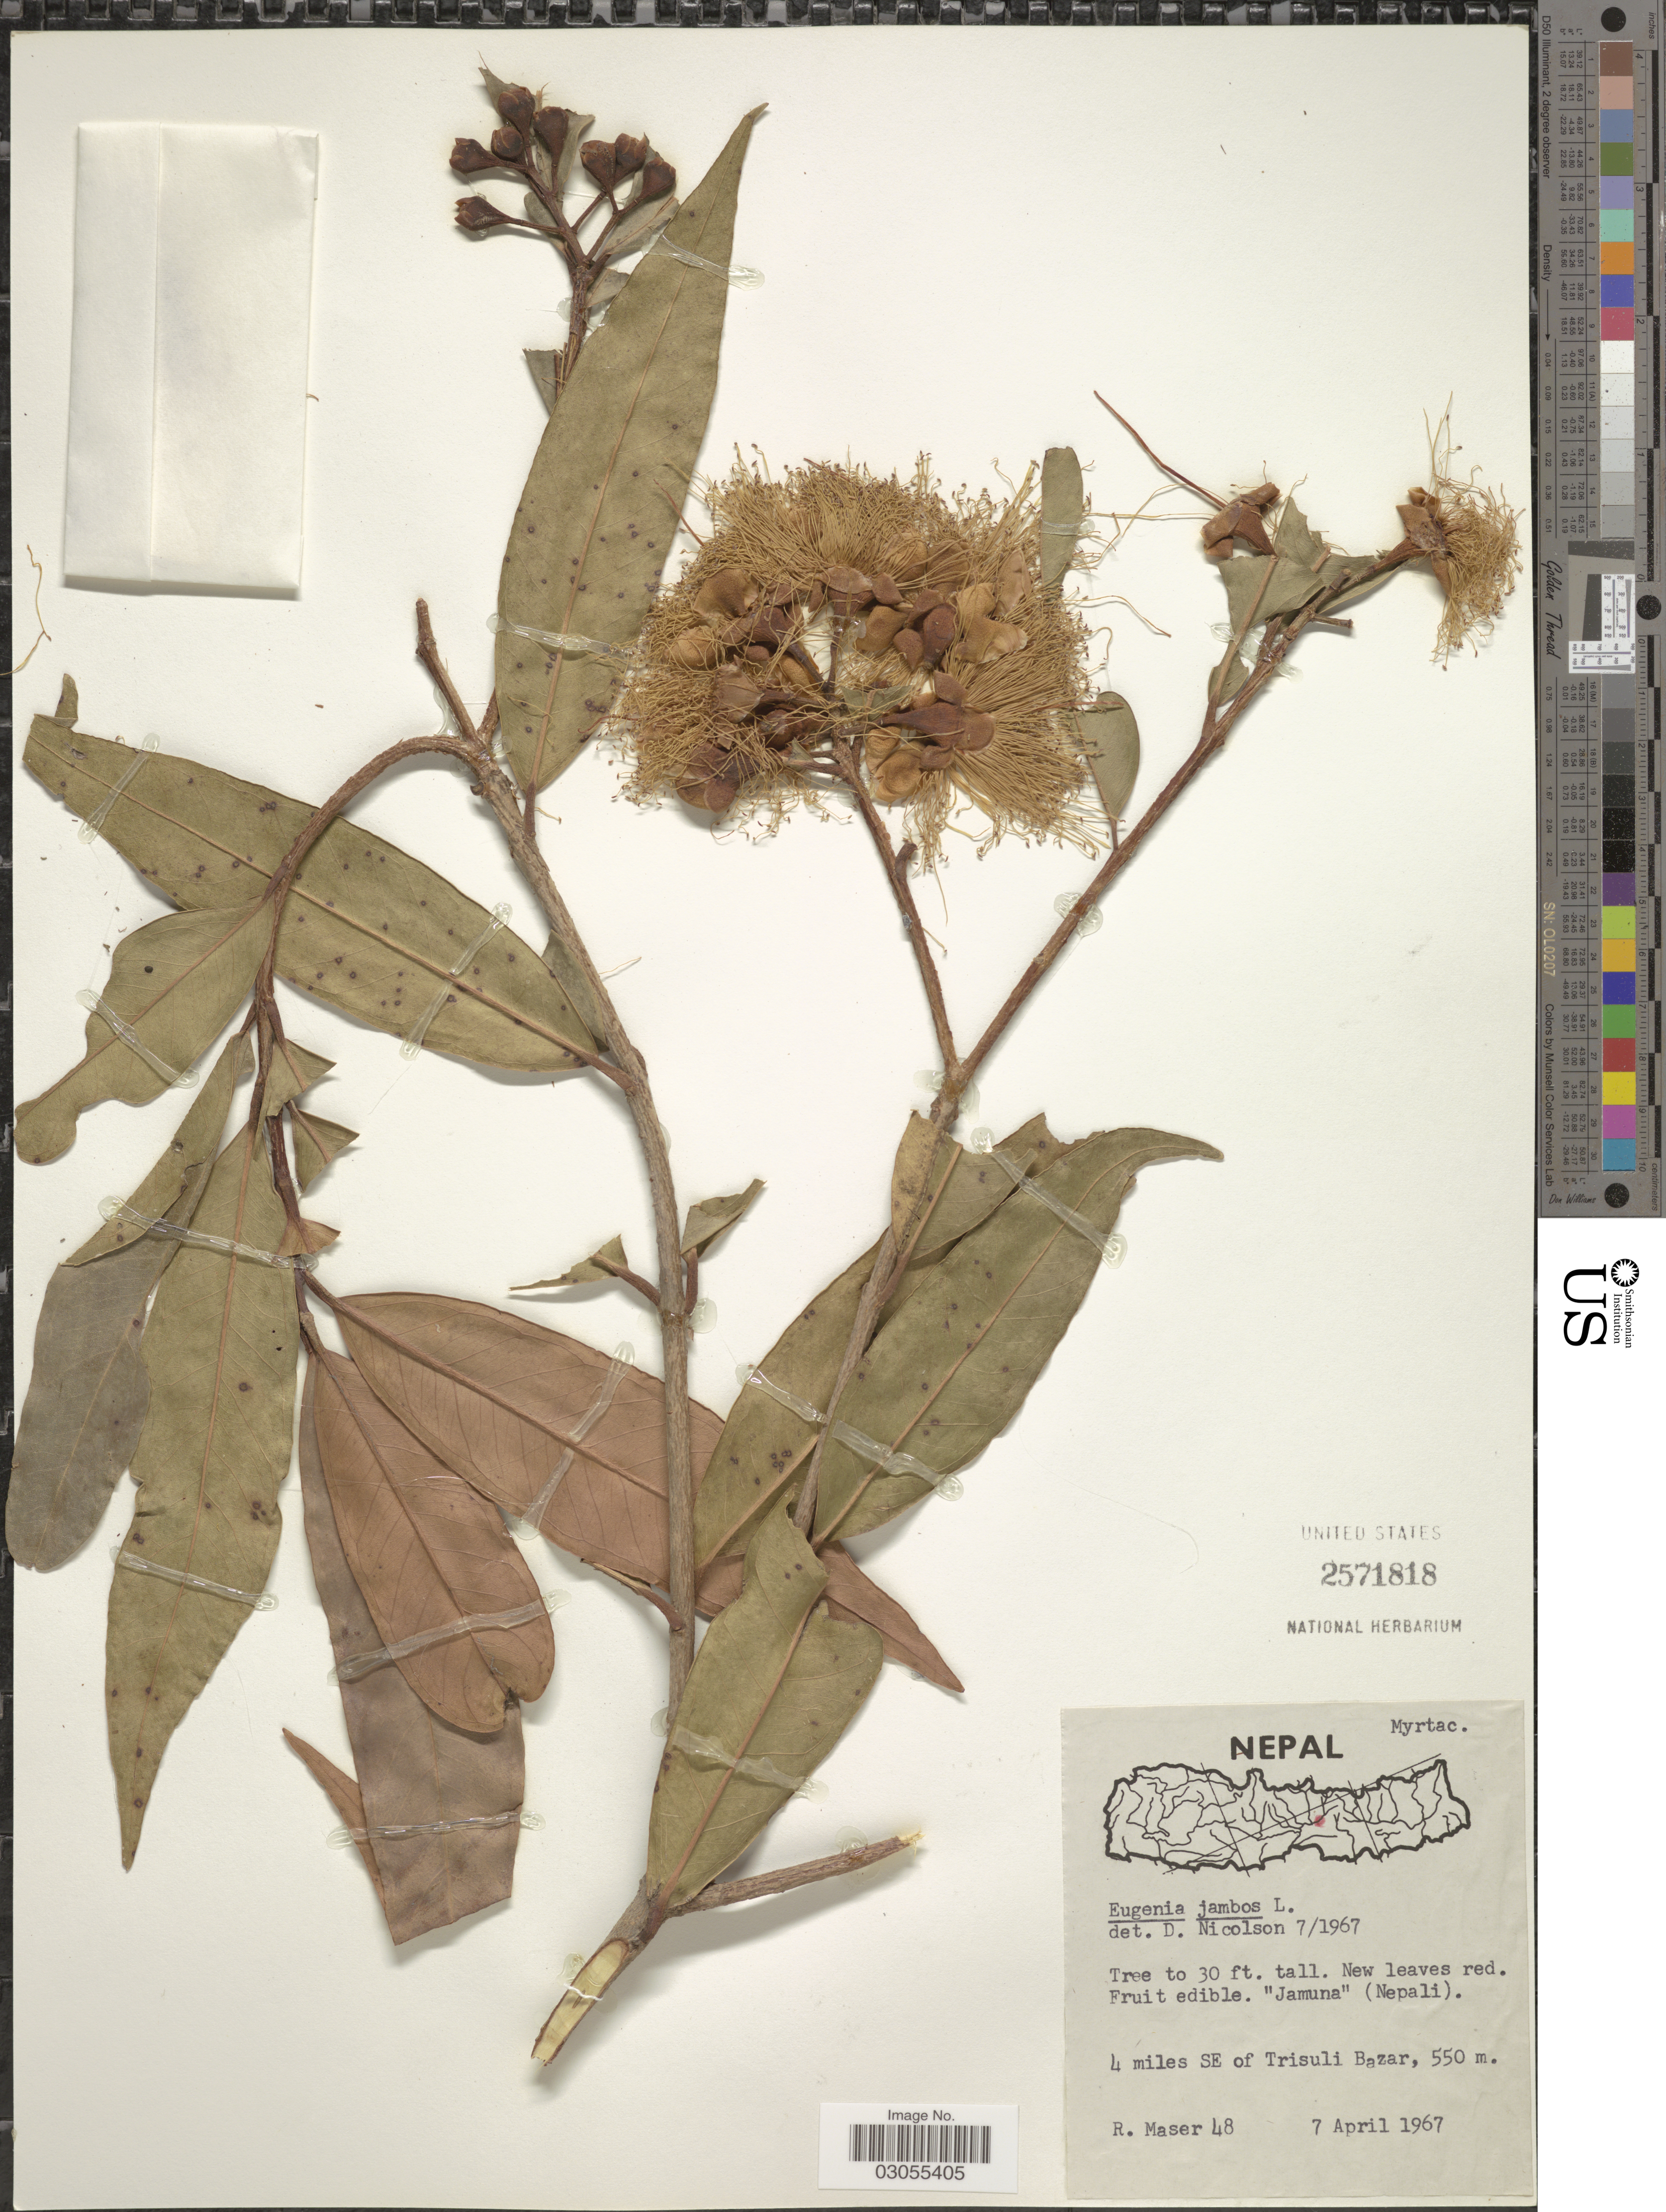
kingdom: Plantae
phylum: Tracheophyta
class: Magnoliopsida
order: Myrtales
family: Myrtaceae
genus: Syzygium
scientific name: Syzygium jambos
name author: (L.) Alston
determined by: Strong, Mark T., (BOT), Smithsonian Institution - National Museum of Natural History (UNITED STATES)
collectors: R. Maser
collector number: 48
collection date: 1967-04-07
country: Nepal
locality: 4 miles SE of Trisuli Bazar.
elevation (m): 550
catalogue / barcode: US 2571818